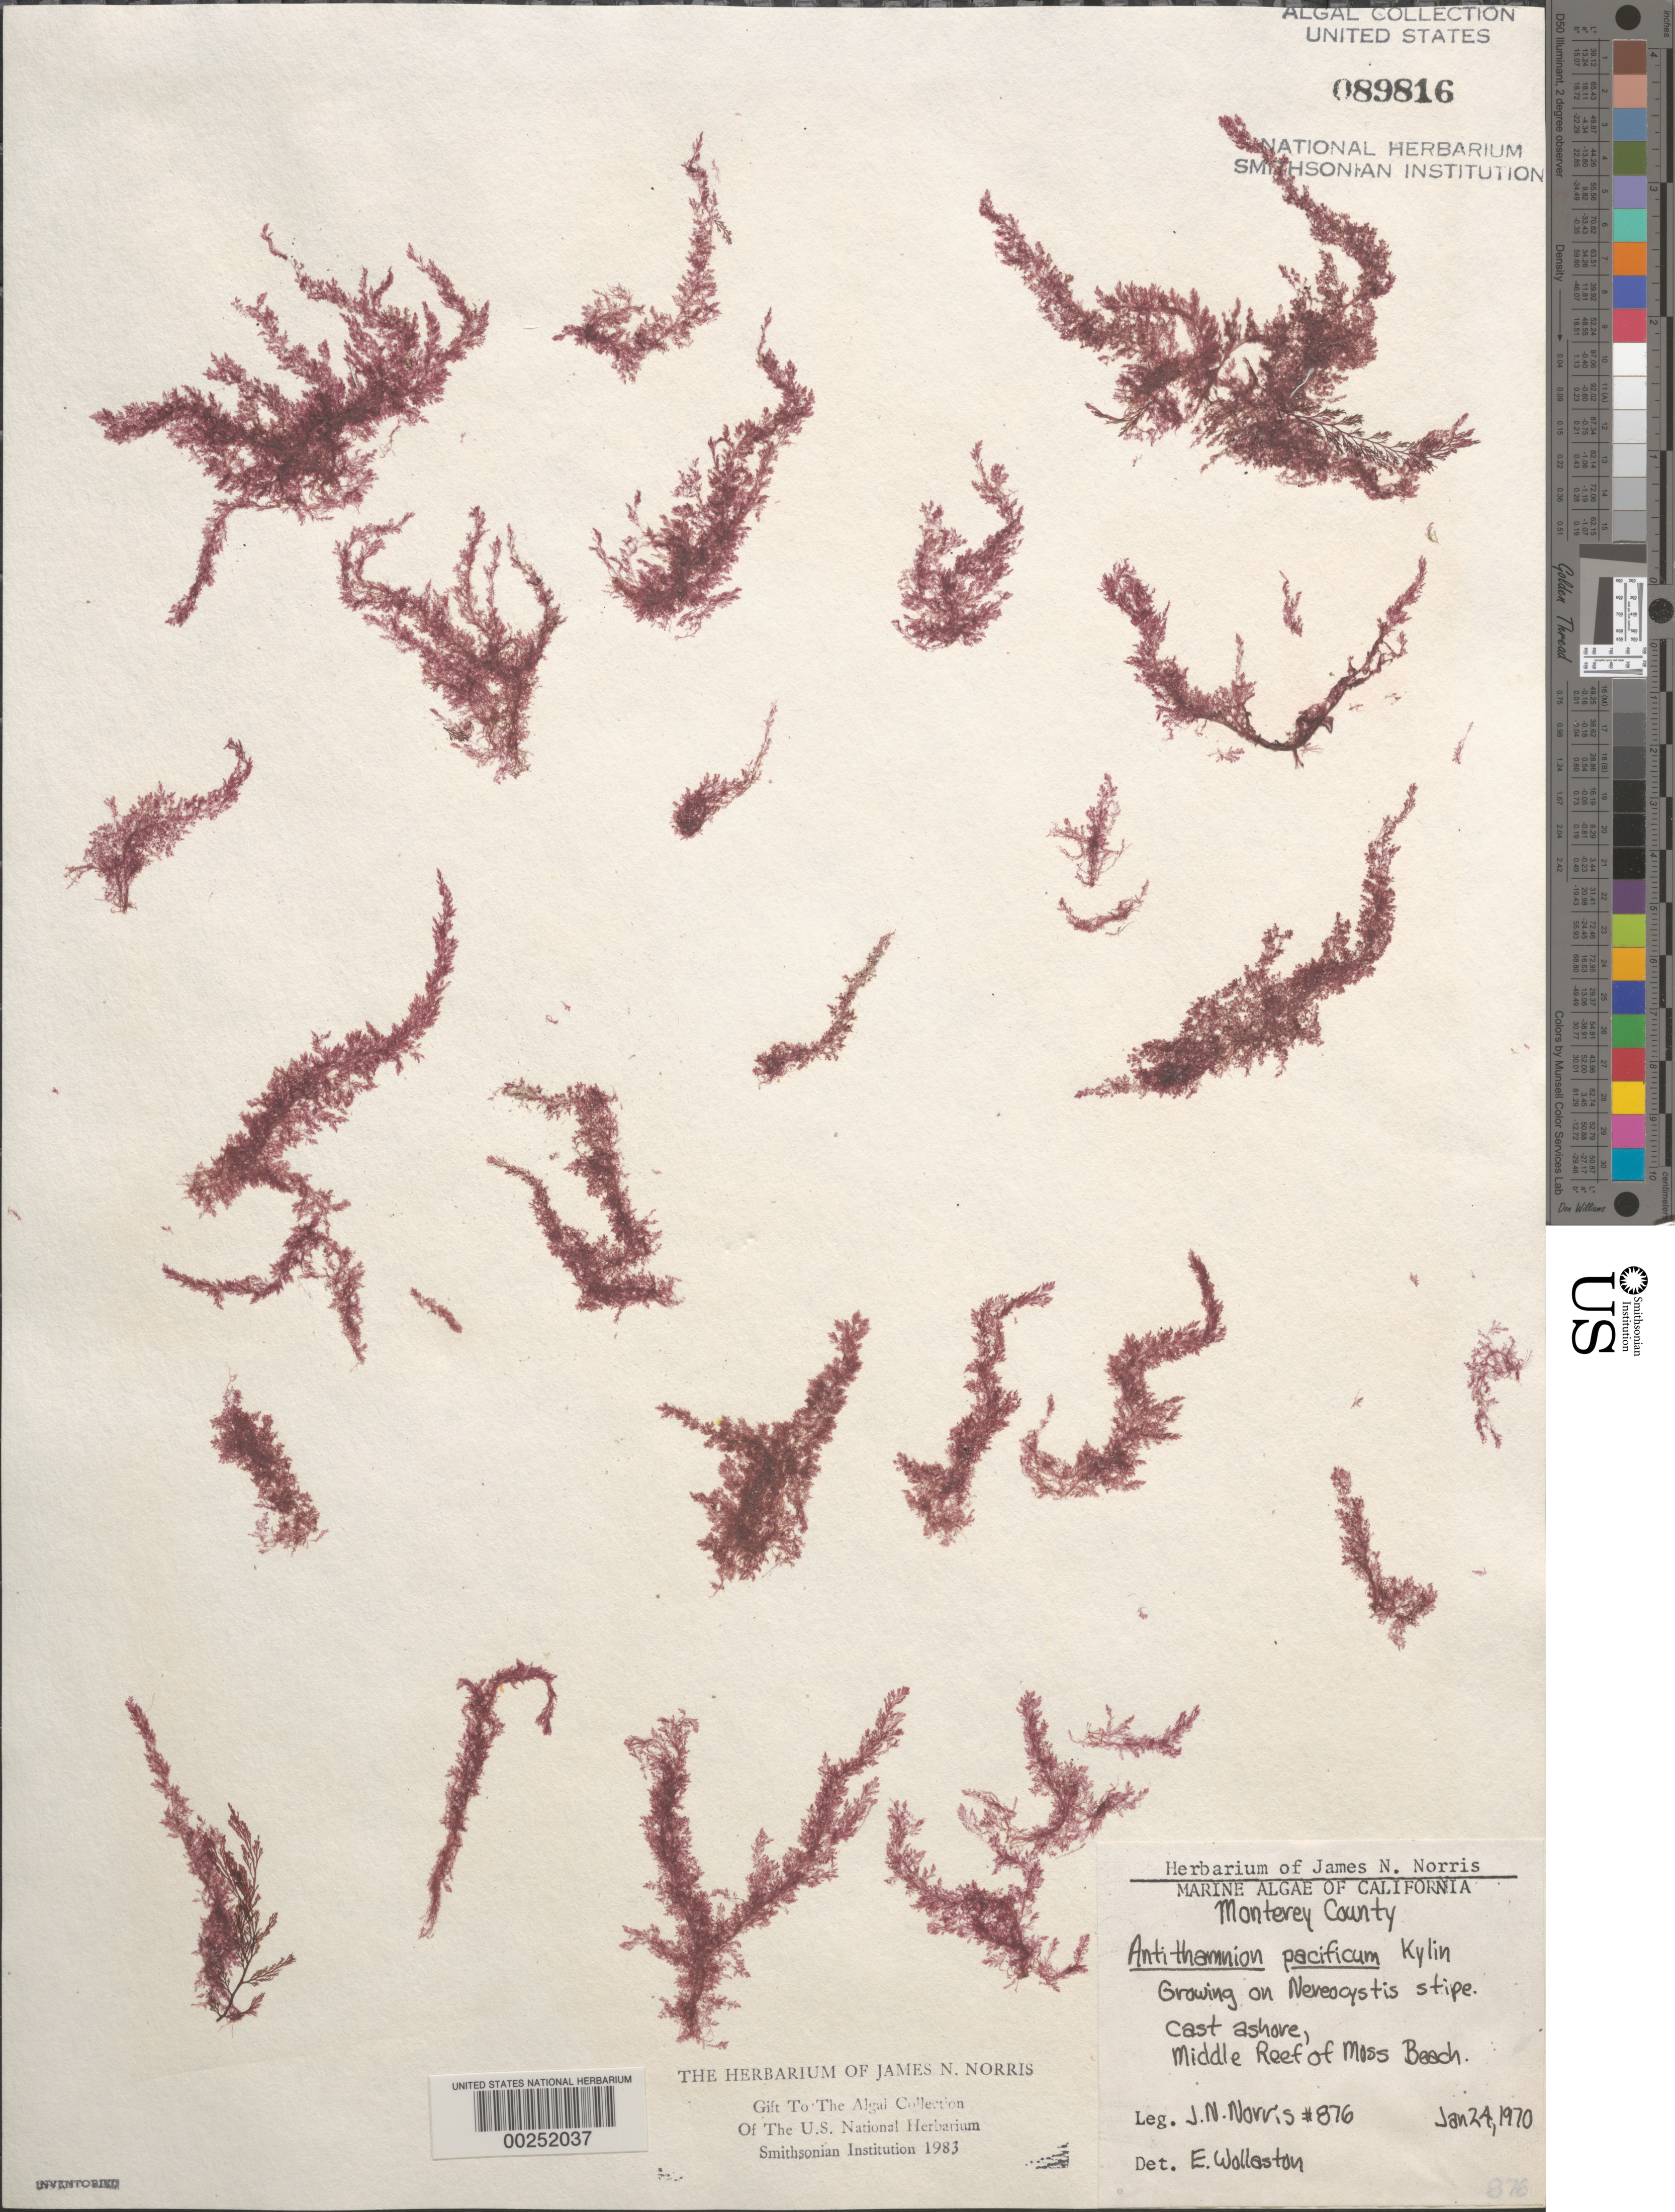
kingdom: Plantae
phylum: Rhodophyta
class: Florideophyceae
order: Ceramiales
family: Ceramiaceae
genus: Antithamnionella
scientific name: Antithamnionella pacifica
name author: (Harv.) Wollaston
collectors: J. N. Norris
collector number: JN-876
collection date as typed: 24 Jan 1970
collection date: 1970-01-24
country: United States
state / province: California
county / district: Monterey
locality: Middle Reef of Moss Beach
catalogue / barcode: US 89816